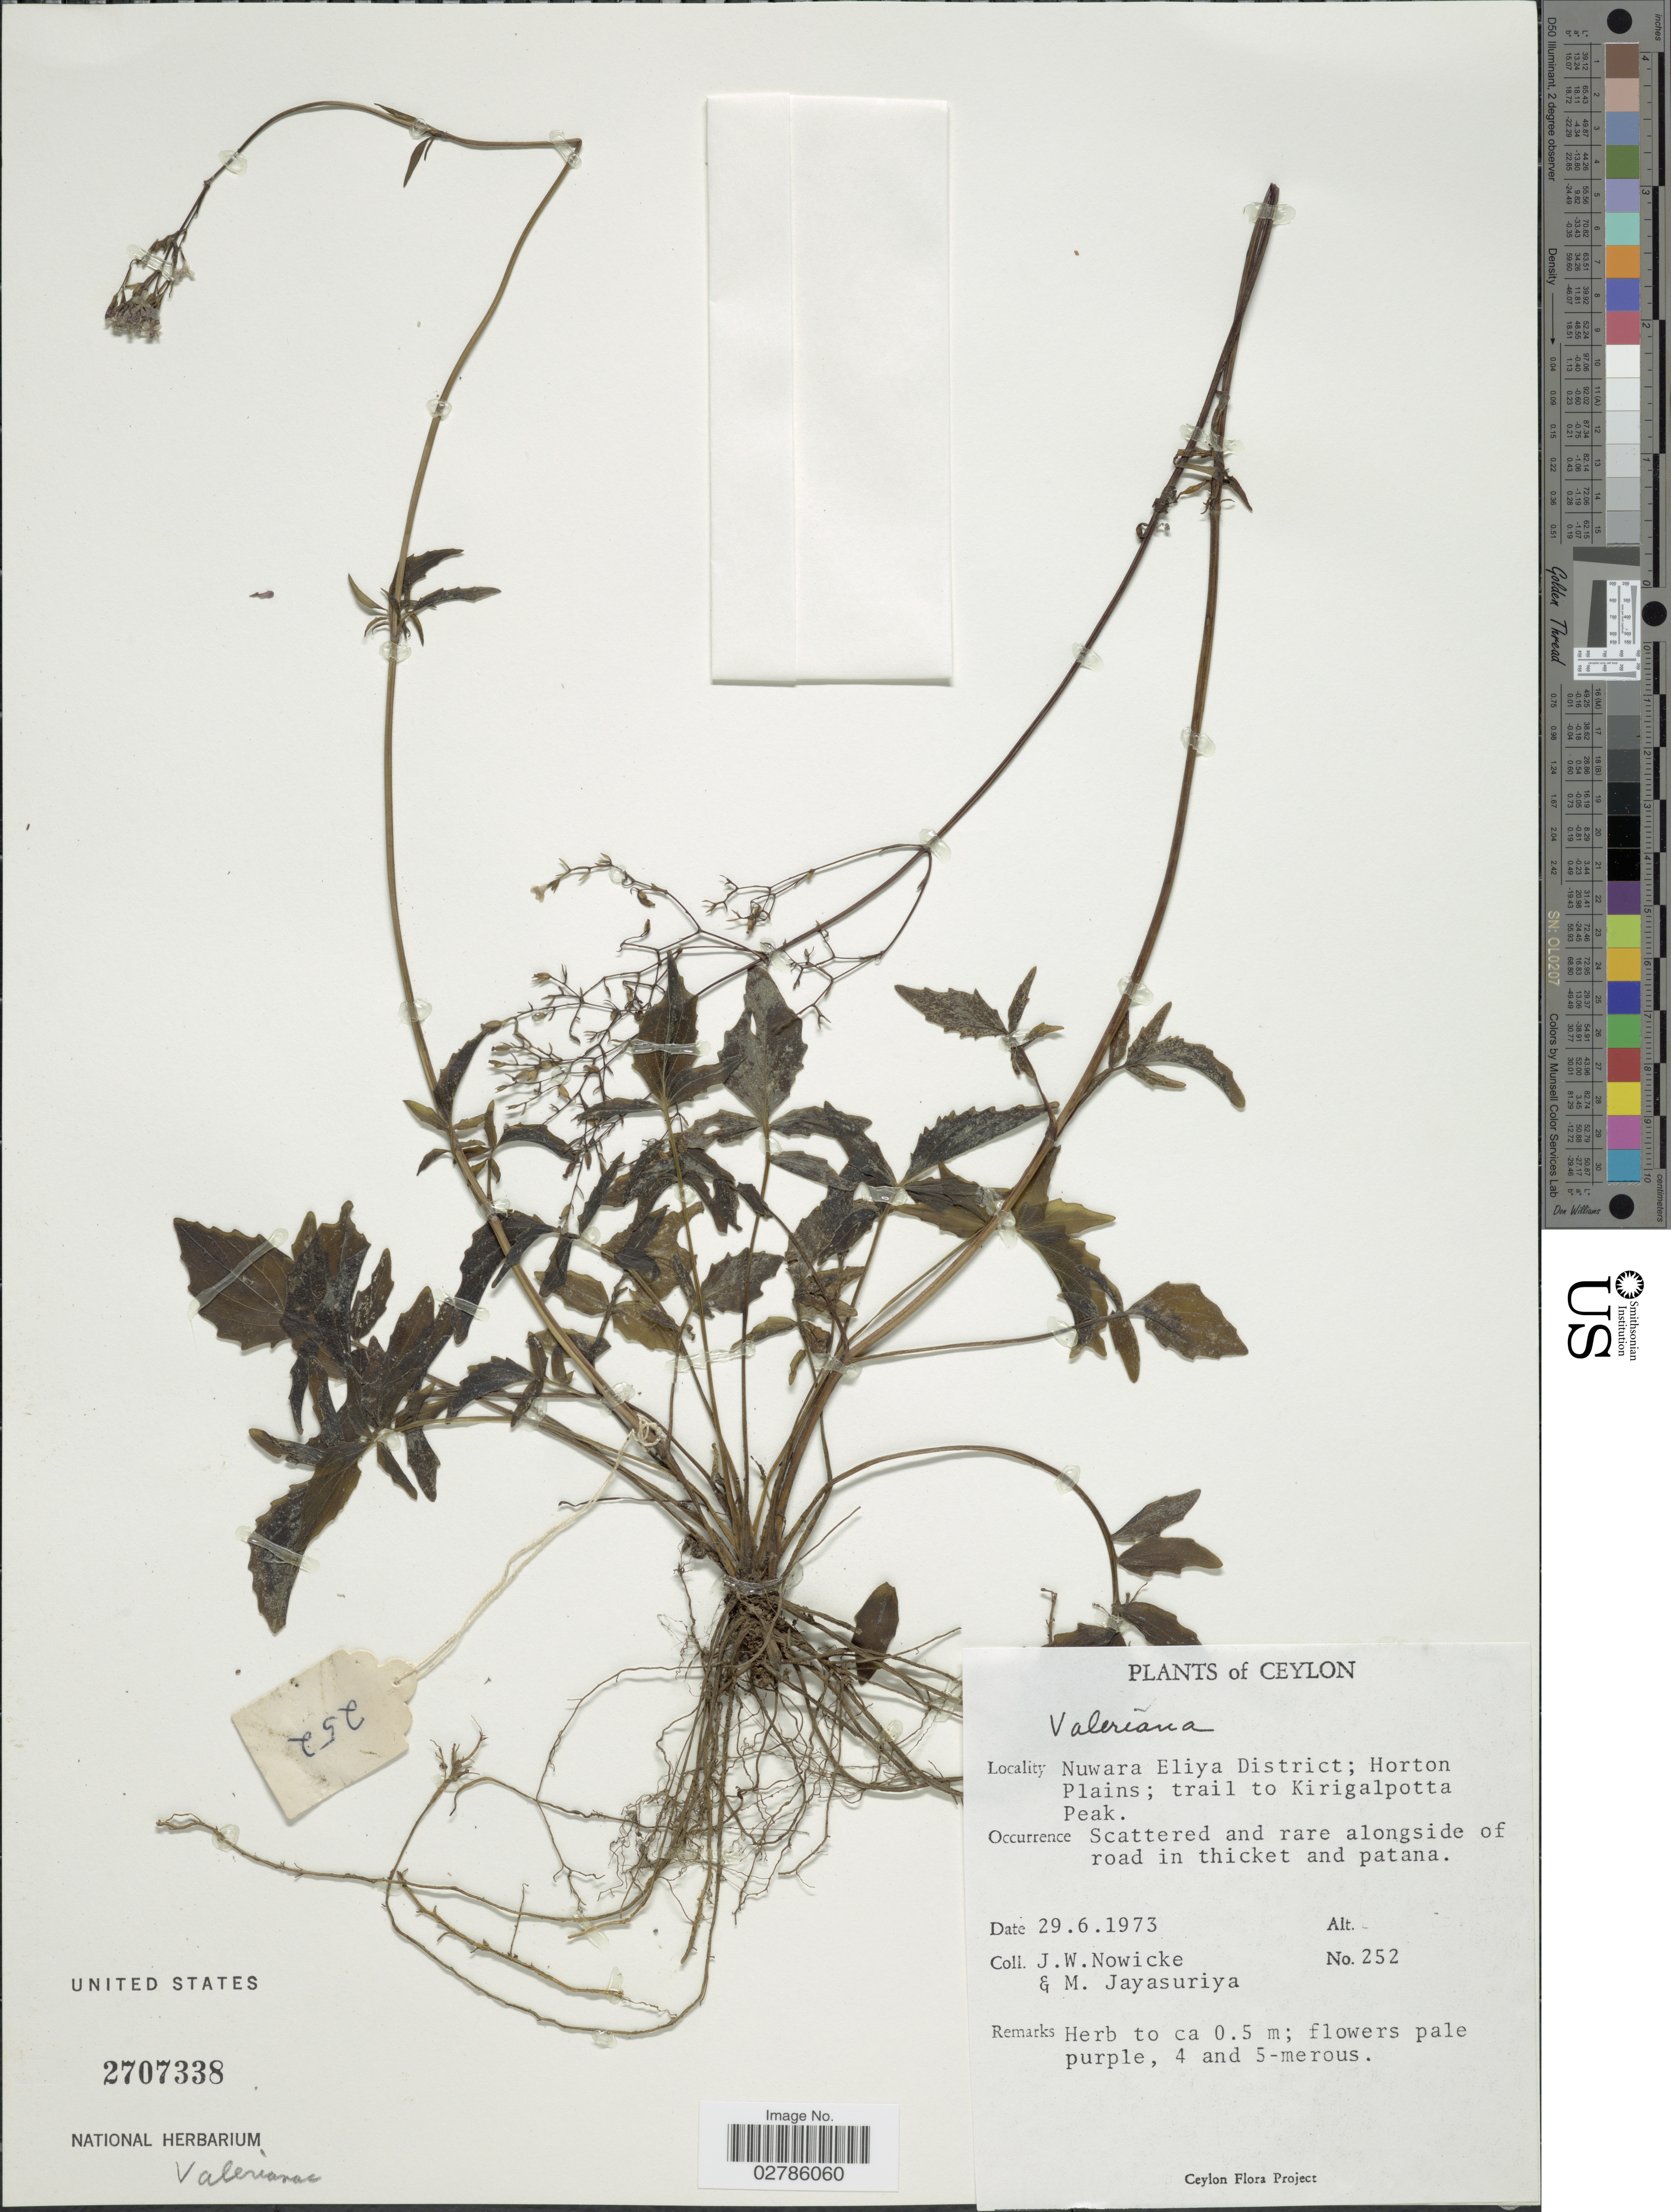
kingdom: Plantae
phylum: Tracheophyta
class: Magnoliopsida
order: Dipsacales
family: Caprifoliaceae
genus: Valeriana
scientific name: Valeriana sp.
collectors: J. W. Nowicke & M. Jayasuriya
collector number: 252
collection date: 1973-06-29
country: Sri Lanka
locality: Ceylon. Nuwara Eliya District; Horton Plains; trail to Kirigalpotta Peak.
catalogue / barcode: US 2707338